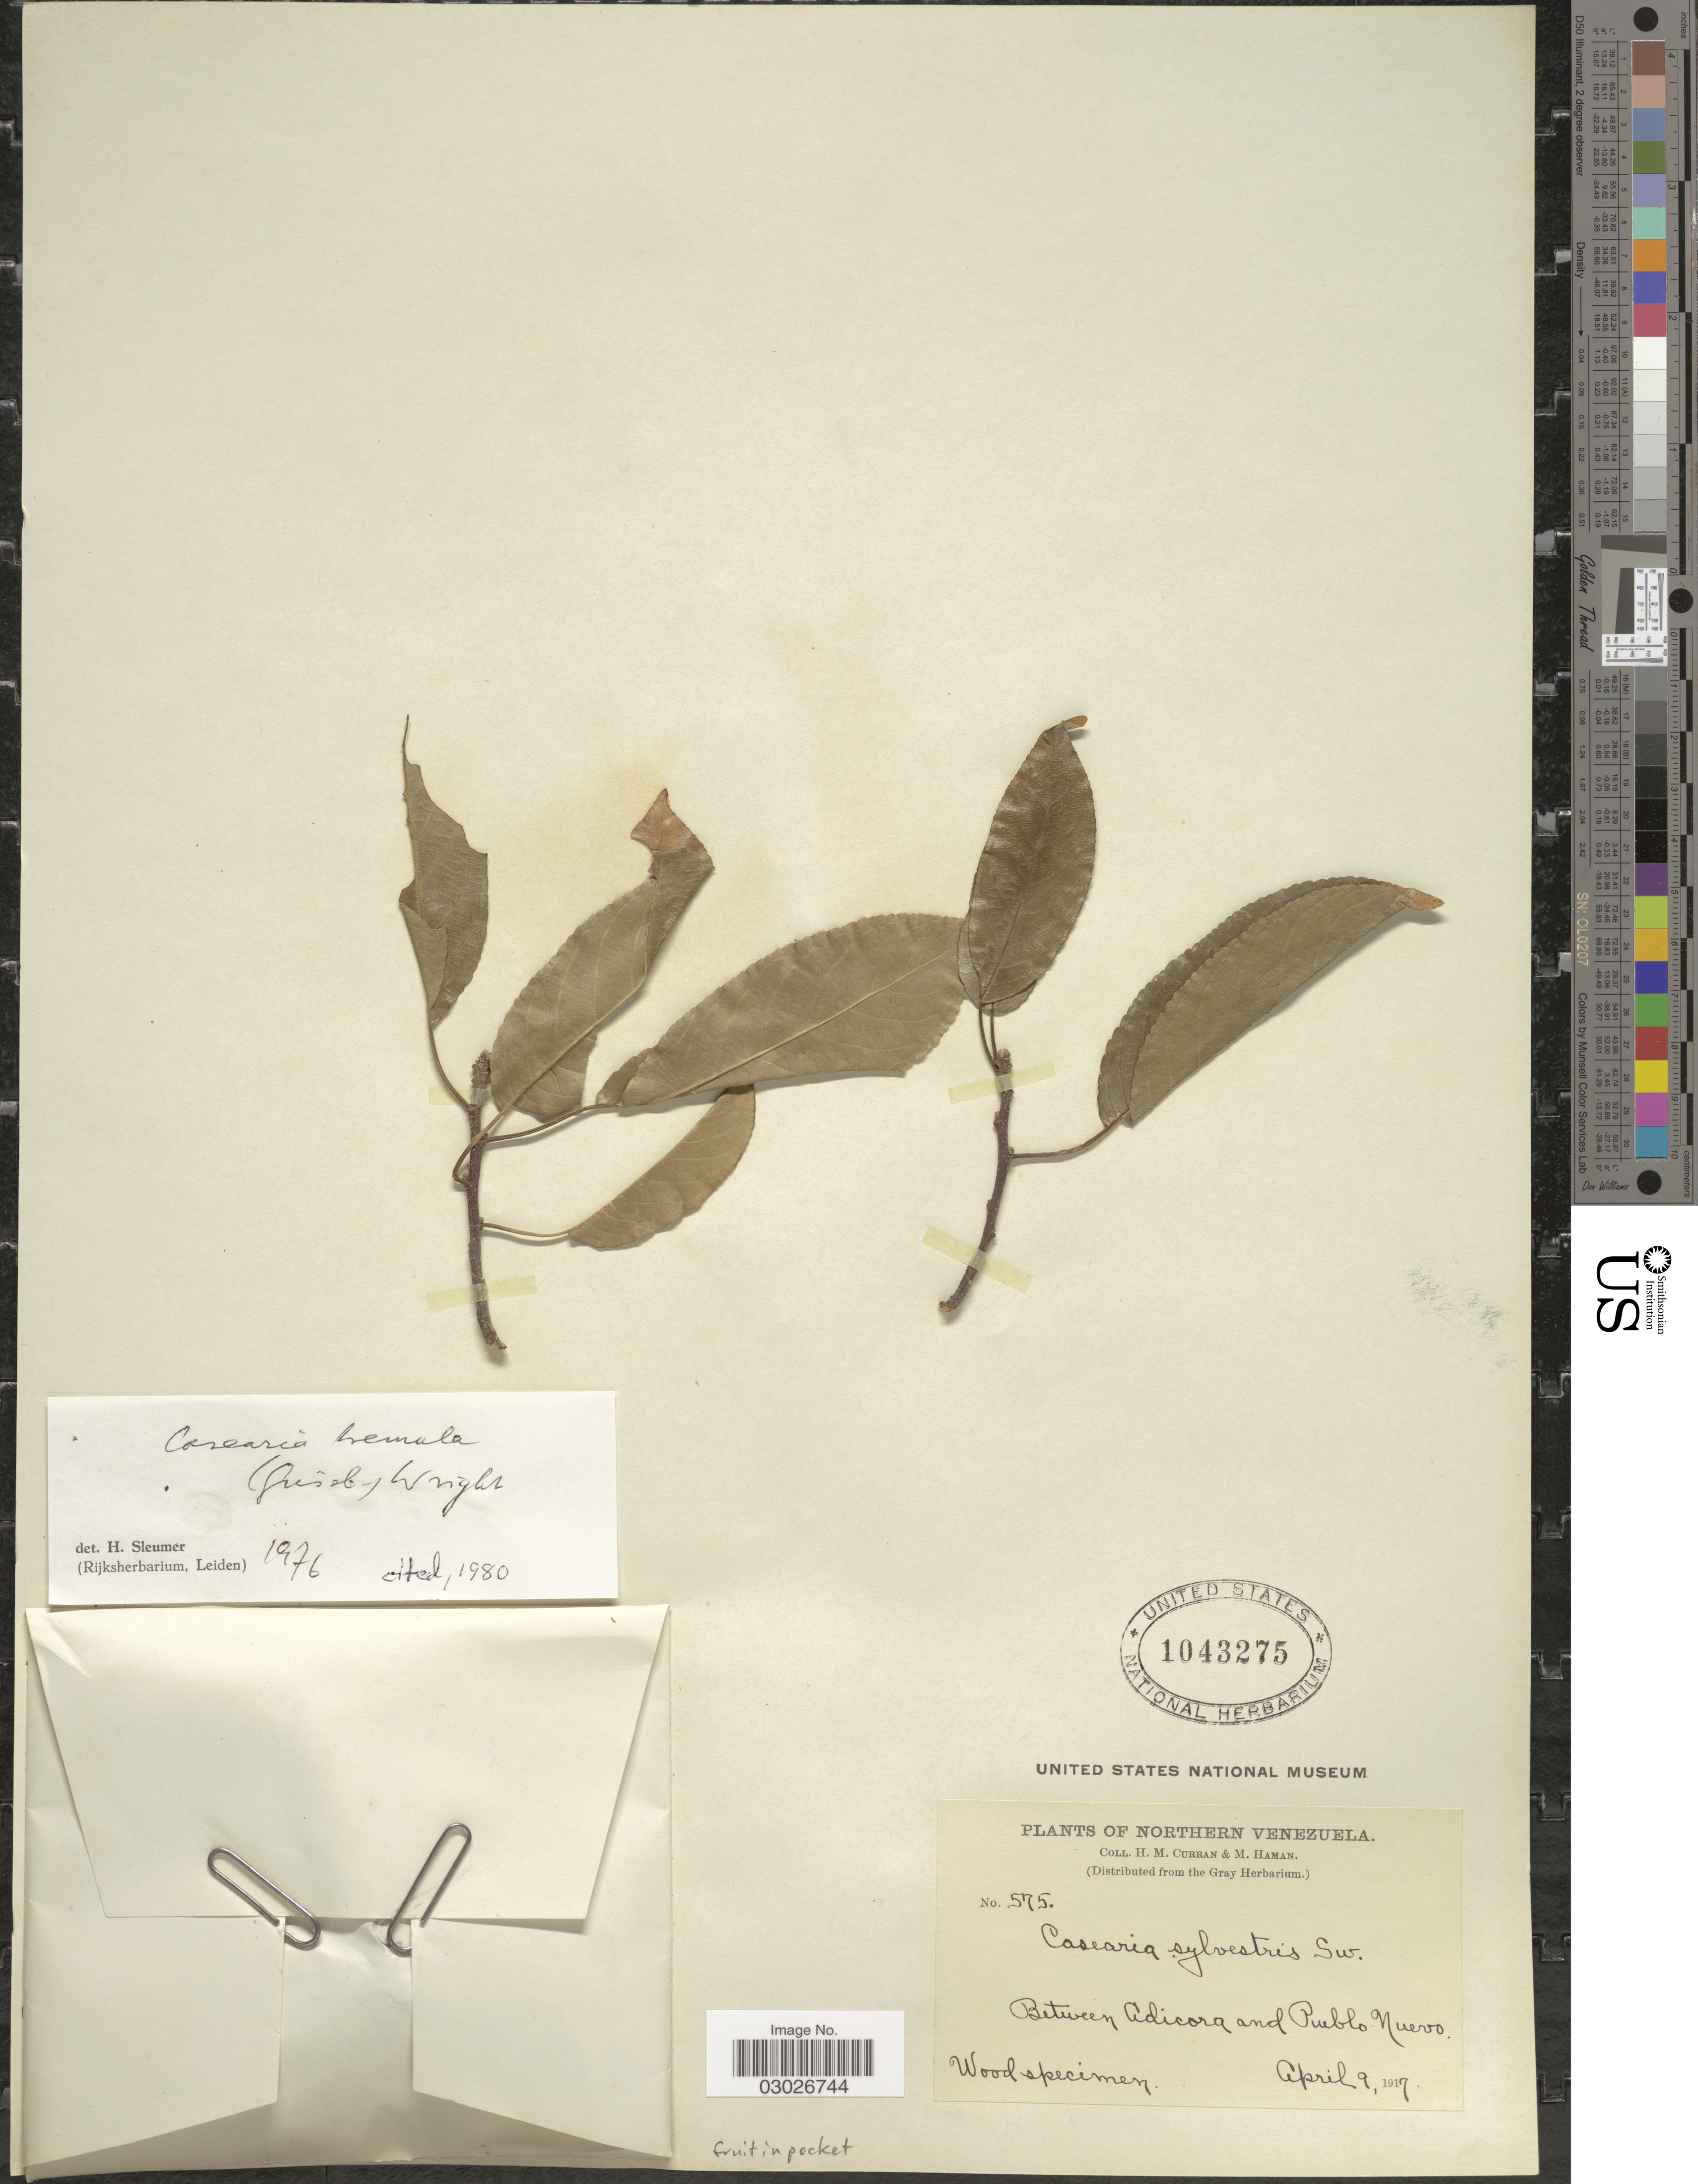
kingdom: Plantae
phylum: Tracheophyta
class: Magnoliopsida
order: Malpighiales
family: Salicaceae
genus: Casearia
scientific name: Casearia tremula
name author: (Griseb.) Griseb. ex C. Wright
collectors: H. M. Curran & M. Haman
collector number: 575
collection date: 1917-04-09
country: Venezuela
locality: Northern Venezuela. Between Adicora and Pueblo Nuevo.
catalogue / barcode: US 1043275